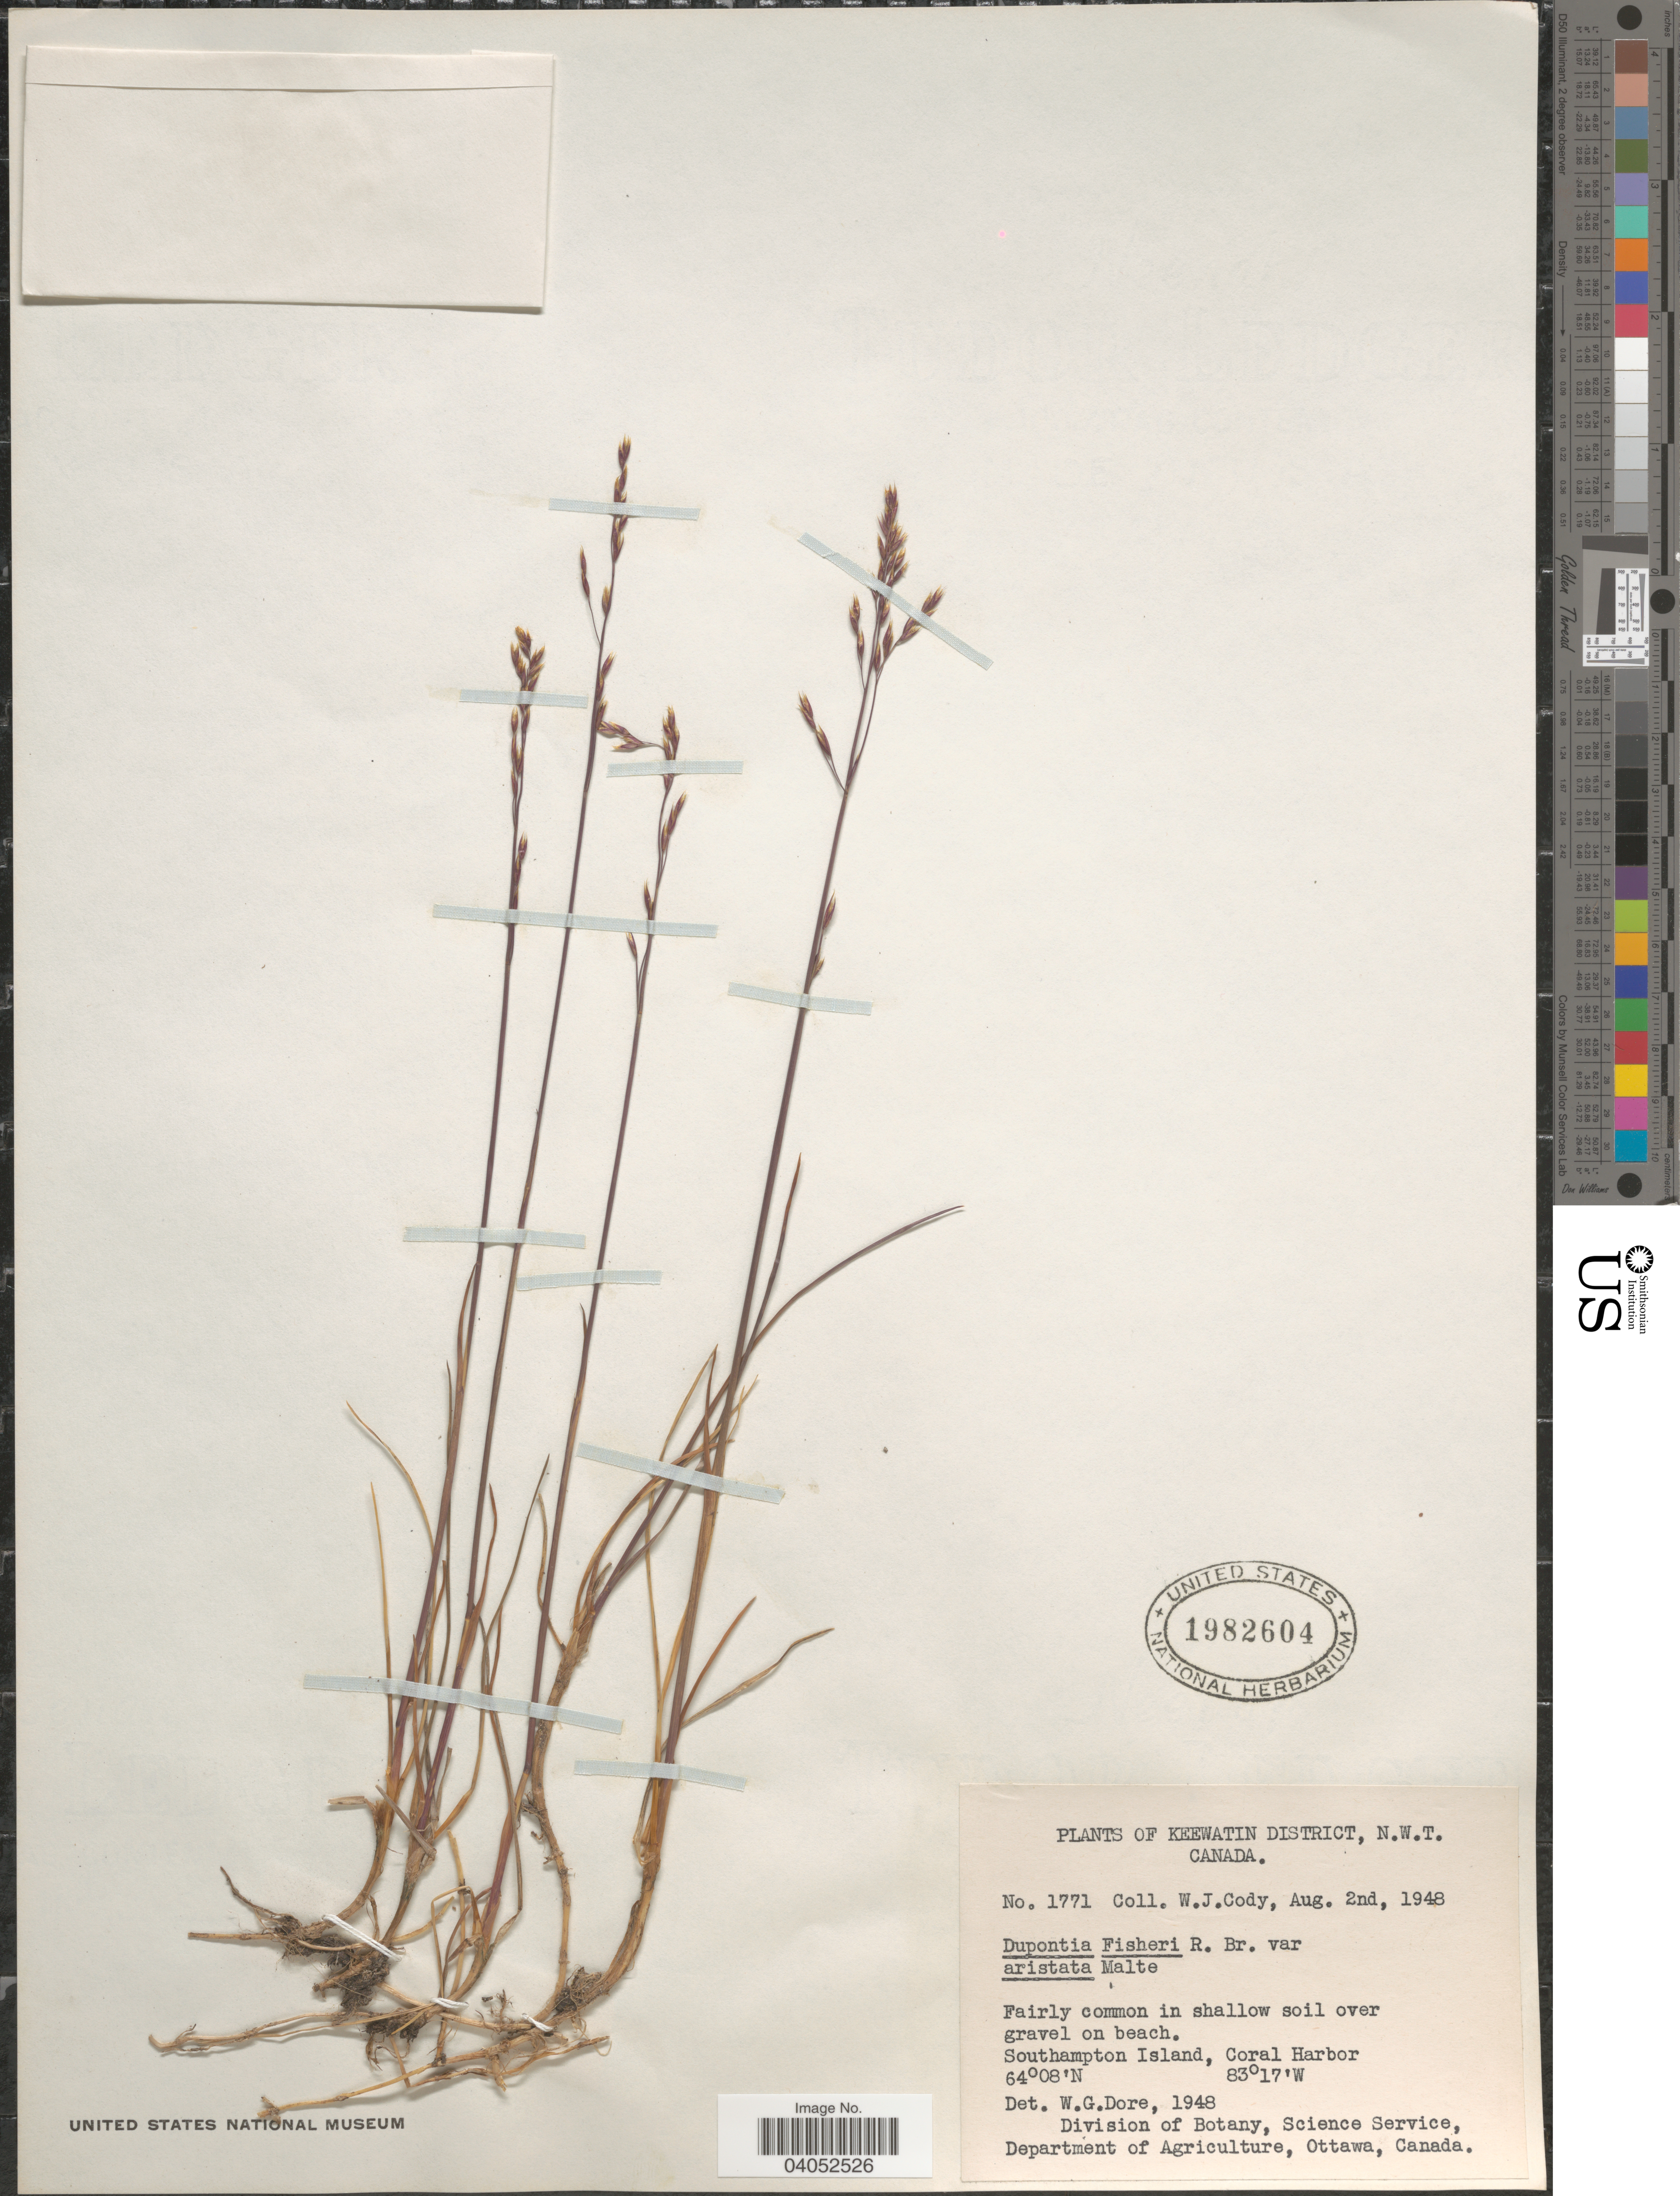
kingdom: Plantae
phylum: Tracheophyta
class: Liliopsida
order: Poales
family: Poaceae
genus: Dupontia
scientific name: Dupontia micrantha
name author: Holm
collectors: W. Cody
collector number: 1771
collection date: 1948-08-02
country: Canada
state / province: Northwest Territories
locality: Keewatin District. In shallow soil over gravel on beach. Southampton Island, Coral Harbor.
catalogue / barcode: US 1982604